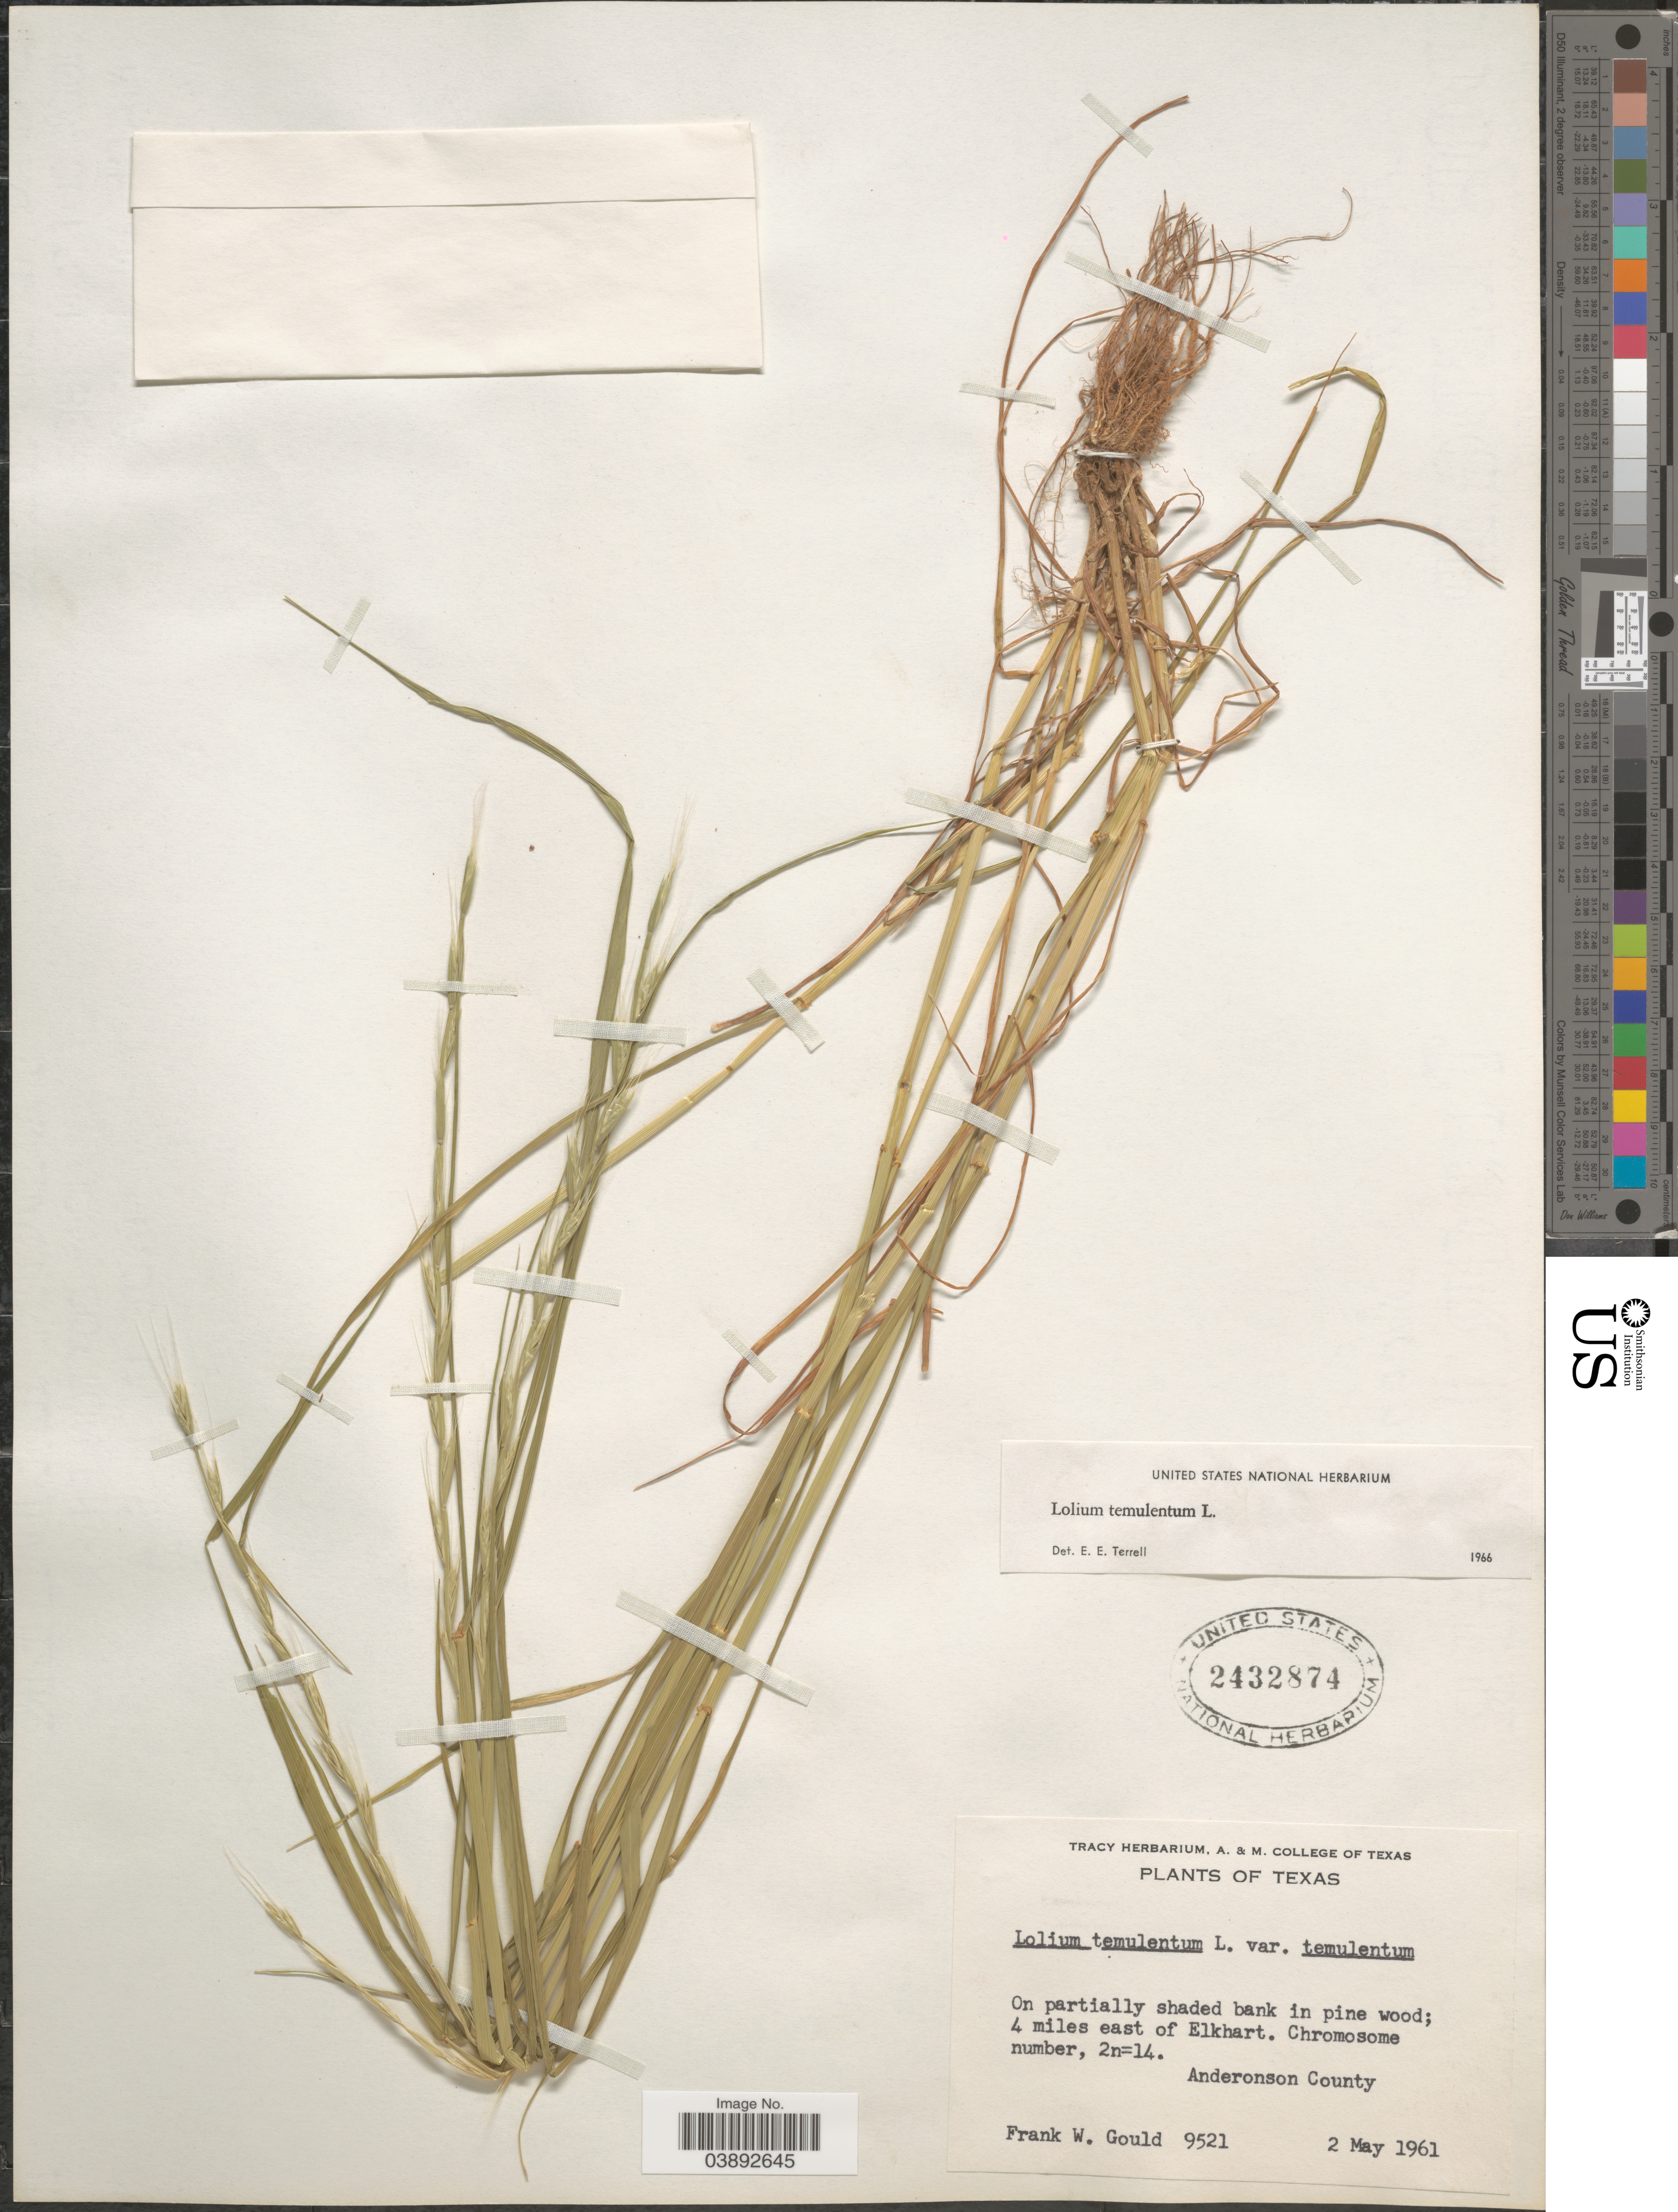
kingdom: Plantae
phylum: Tracheophyta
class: Liliopsida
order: Poales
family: Poaceae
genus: Lolium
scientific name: Lolium temulentum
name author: L.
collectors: F. W. Gould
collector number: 9521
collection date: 1961-05-02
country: United States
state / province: Texas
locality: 4 miles east of Elkhart. Anderonson County.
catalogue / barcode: US 2432874